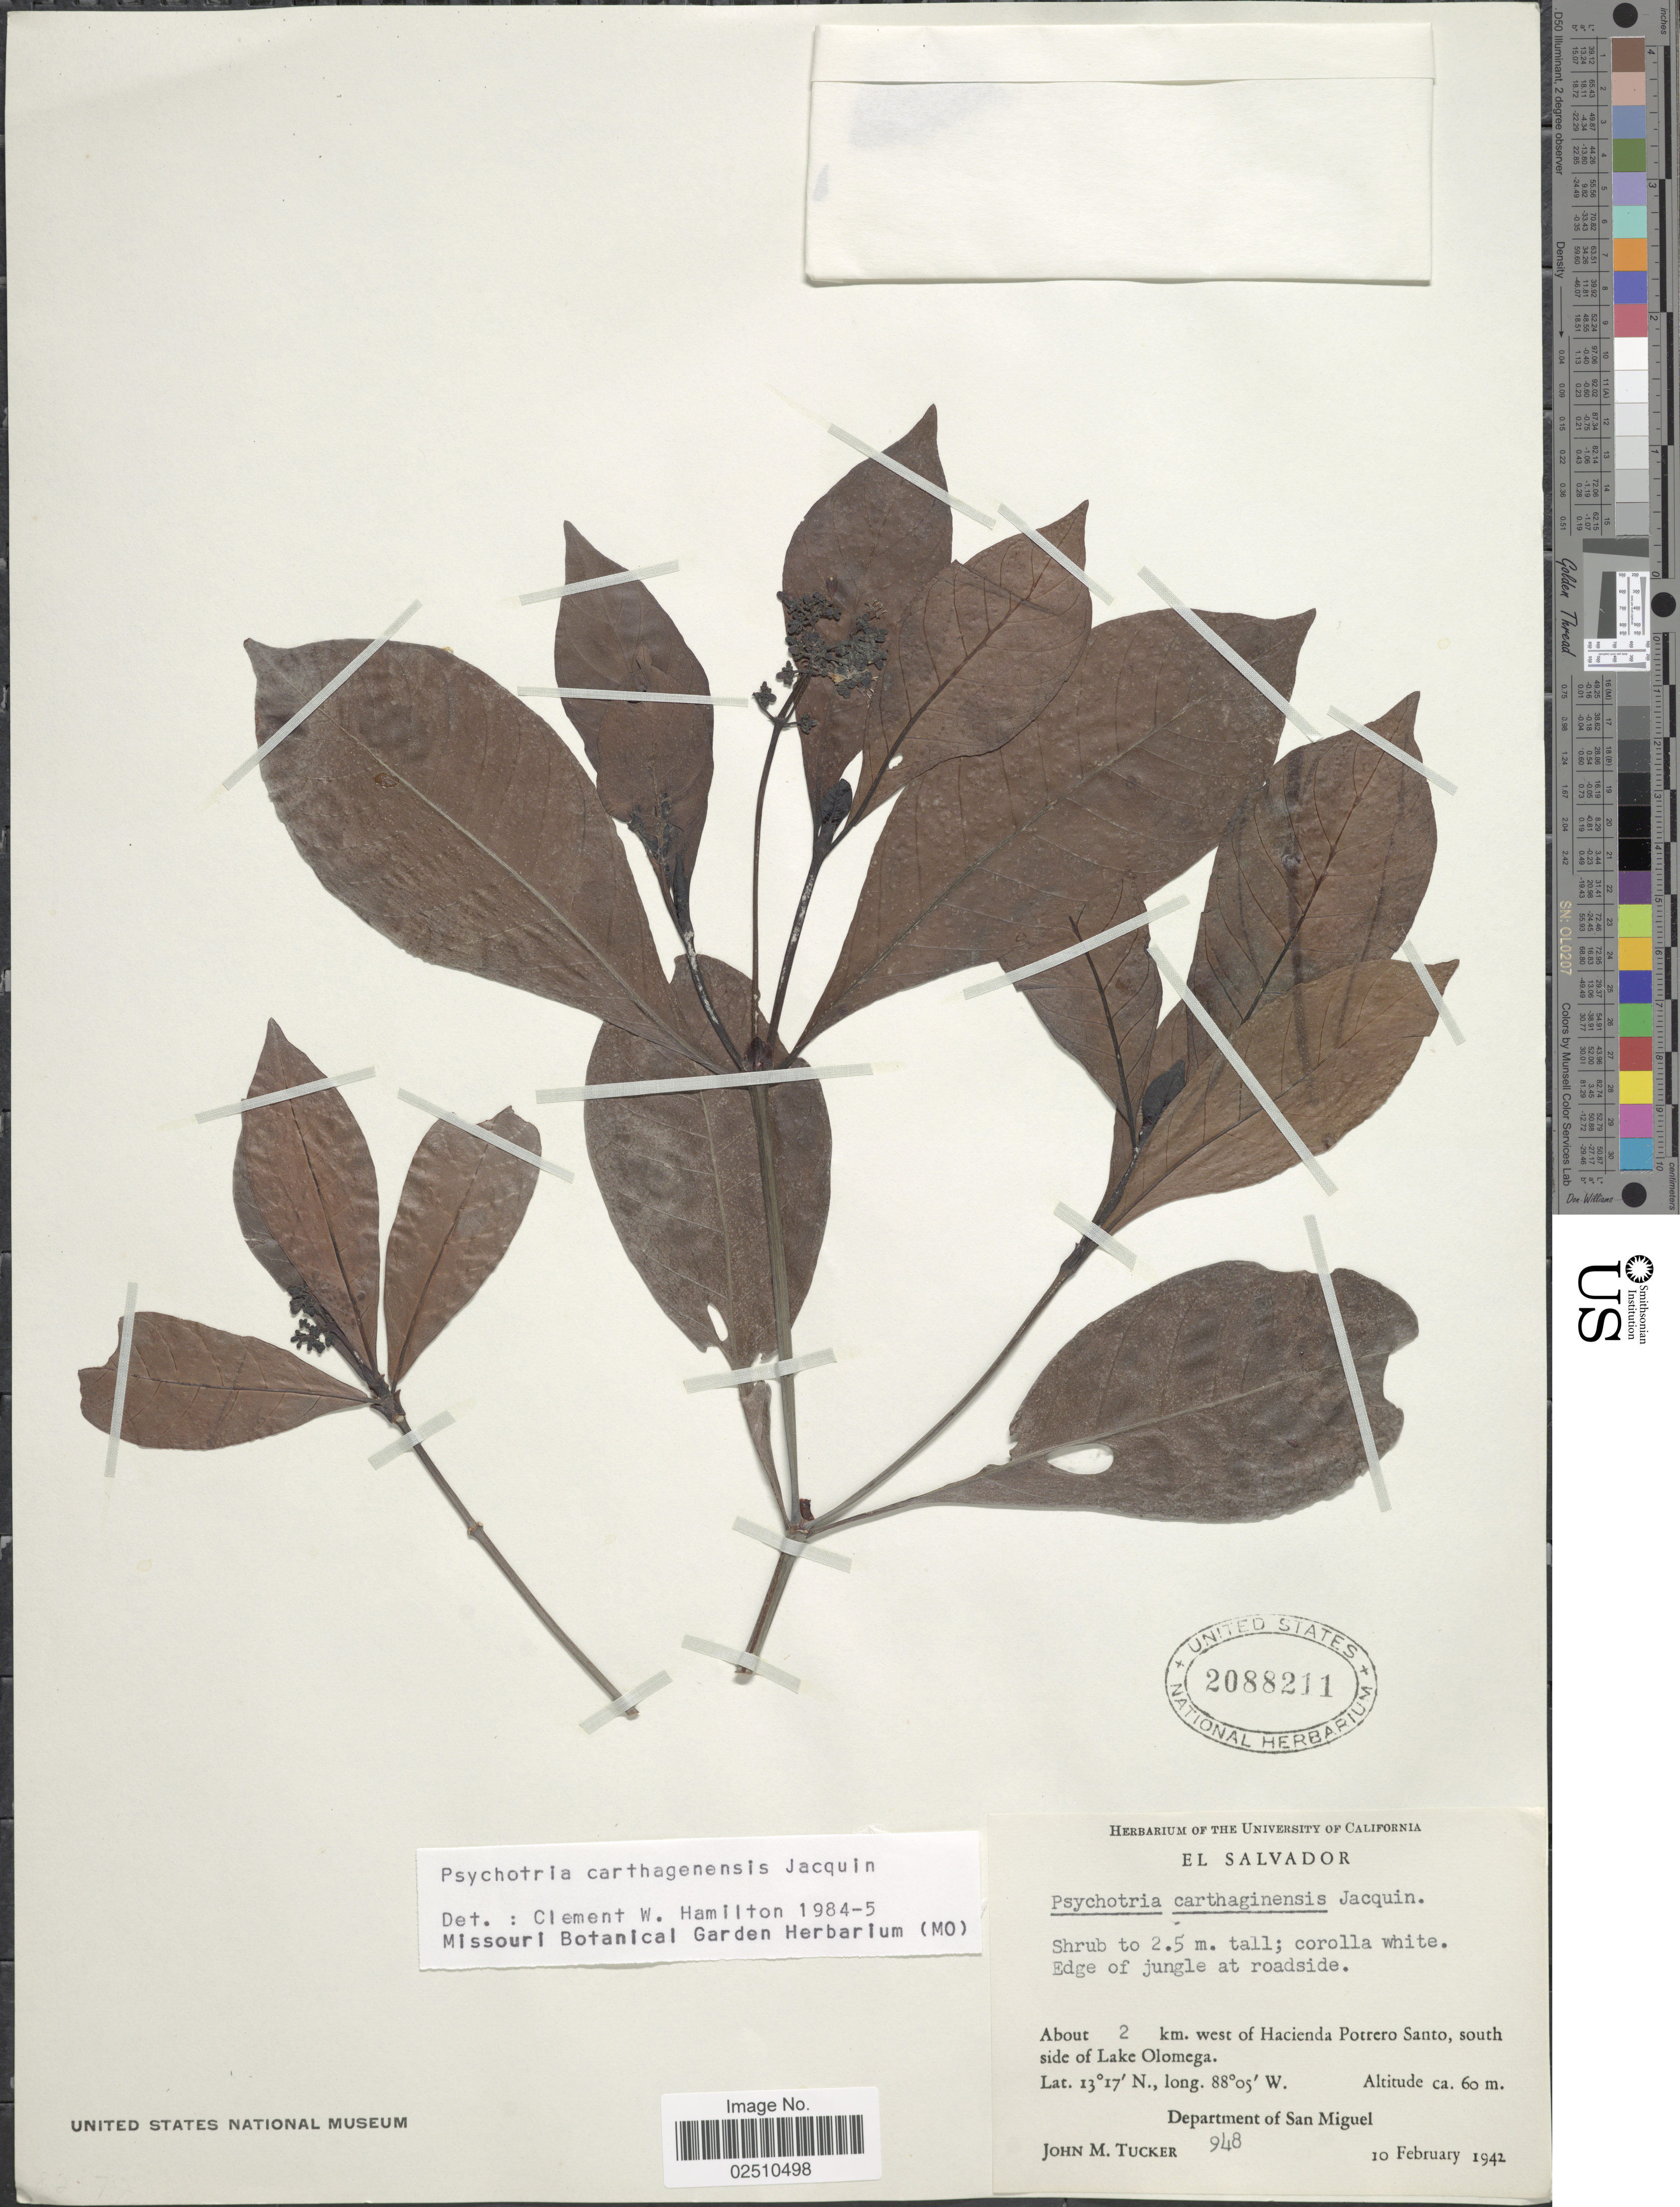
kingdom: Plantae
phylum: Tracheophyta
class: Magnoliopsida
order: Gentianales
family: Rubiaceae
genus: Psychotria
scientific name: Psychotria carthagenensis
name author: Jacq.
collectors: J. M. Tucker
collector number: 948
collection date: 1942-02-10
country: El Salvador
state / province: San Miguel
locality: About 2 km west of Hacienda Potrero Santo, south side of Lake Olomega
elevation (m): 60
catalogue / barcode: US 2088211